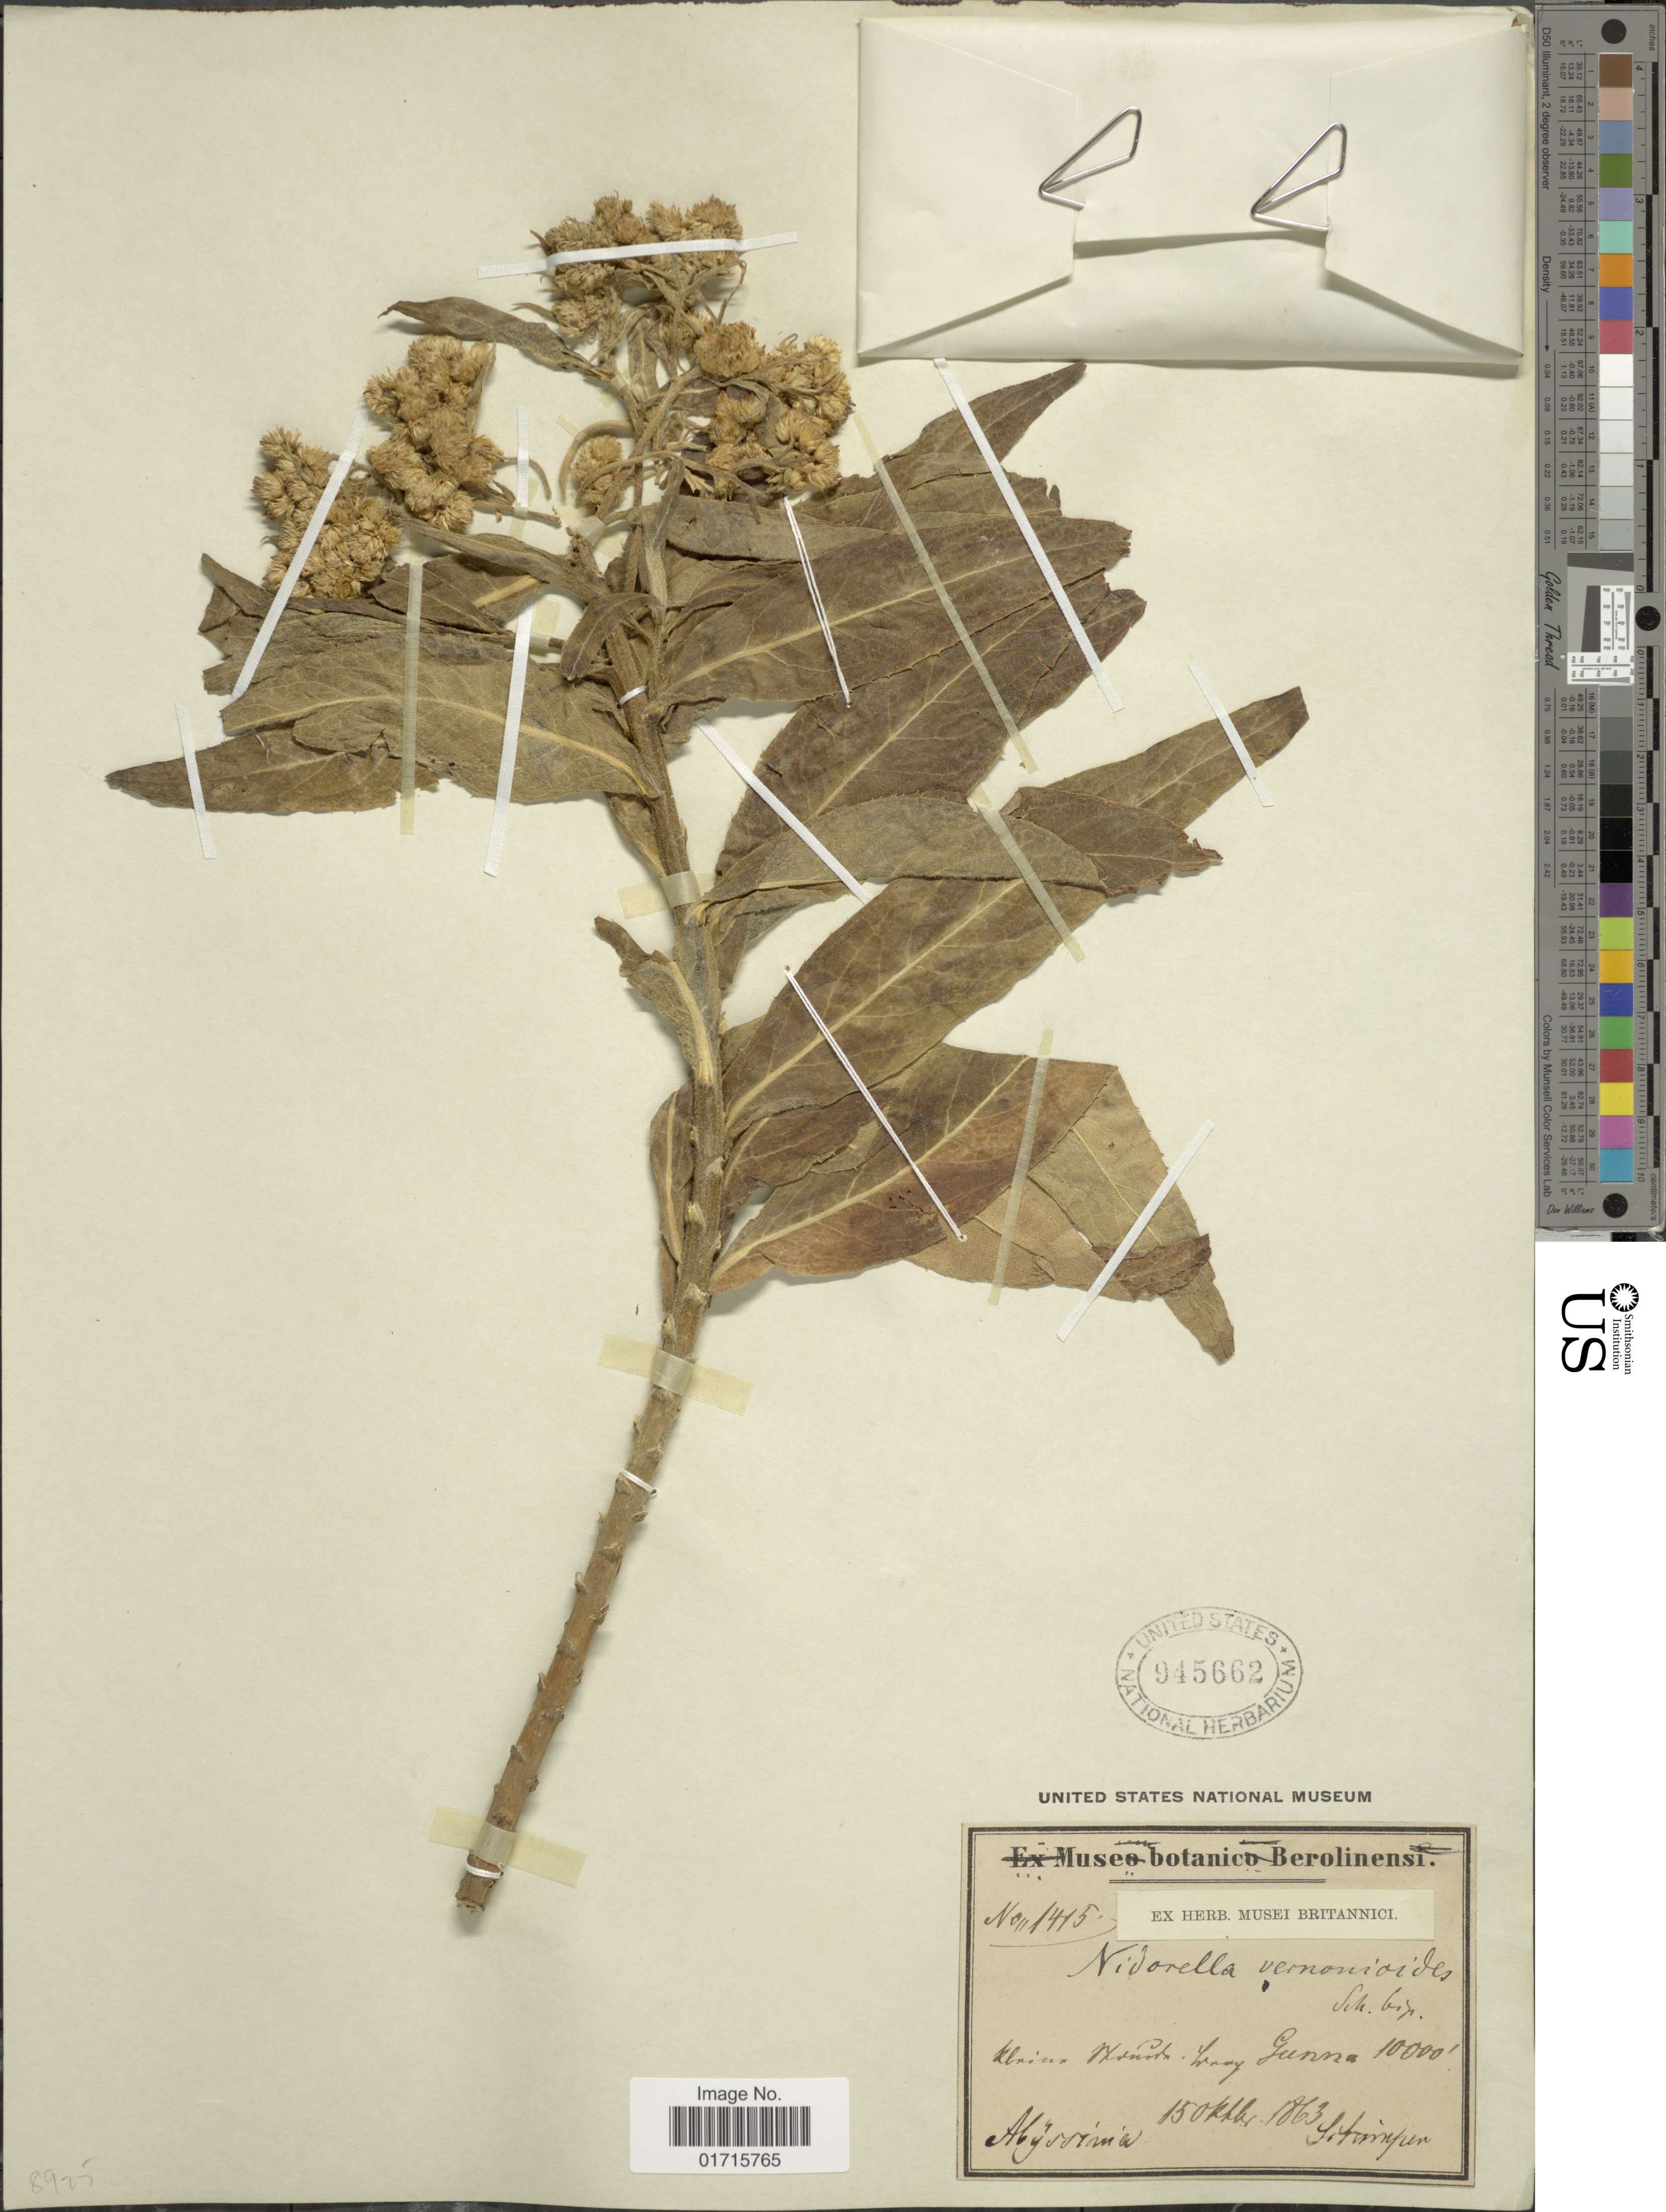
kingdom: Plantae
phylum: Tracheophyta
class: Magnoliopsida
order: Asterales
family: Asteraceae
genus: Nidorella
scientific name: Nidorella vernonioides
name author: Sch. Bip. ex A. Rich.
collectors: -. Schimper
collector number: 1415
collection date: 1863-10-15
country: Eritrea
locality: Klrus Mount. Wary Gunna. Abyssinia [interpreted]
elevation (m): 3048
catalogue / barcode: US 945662